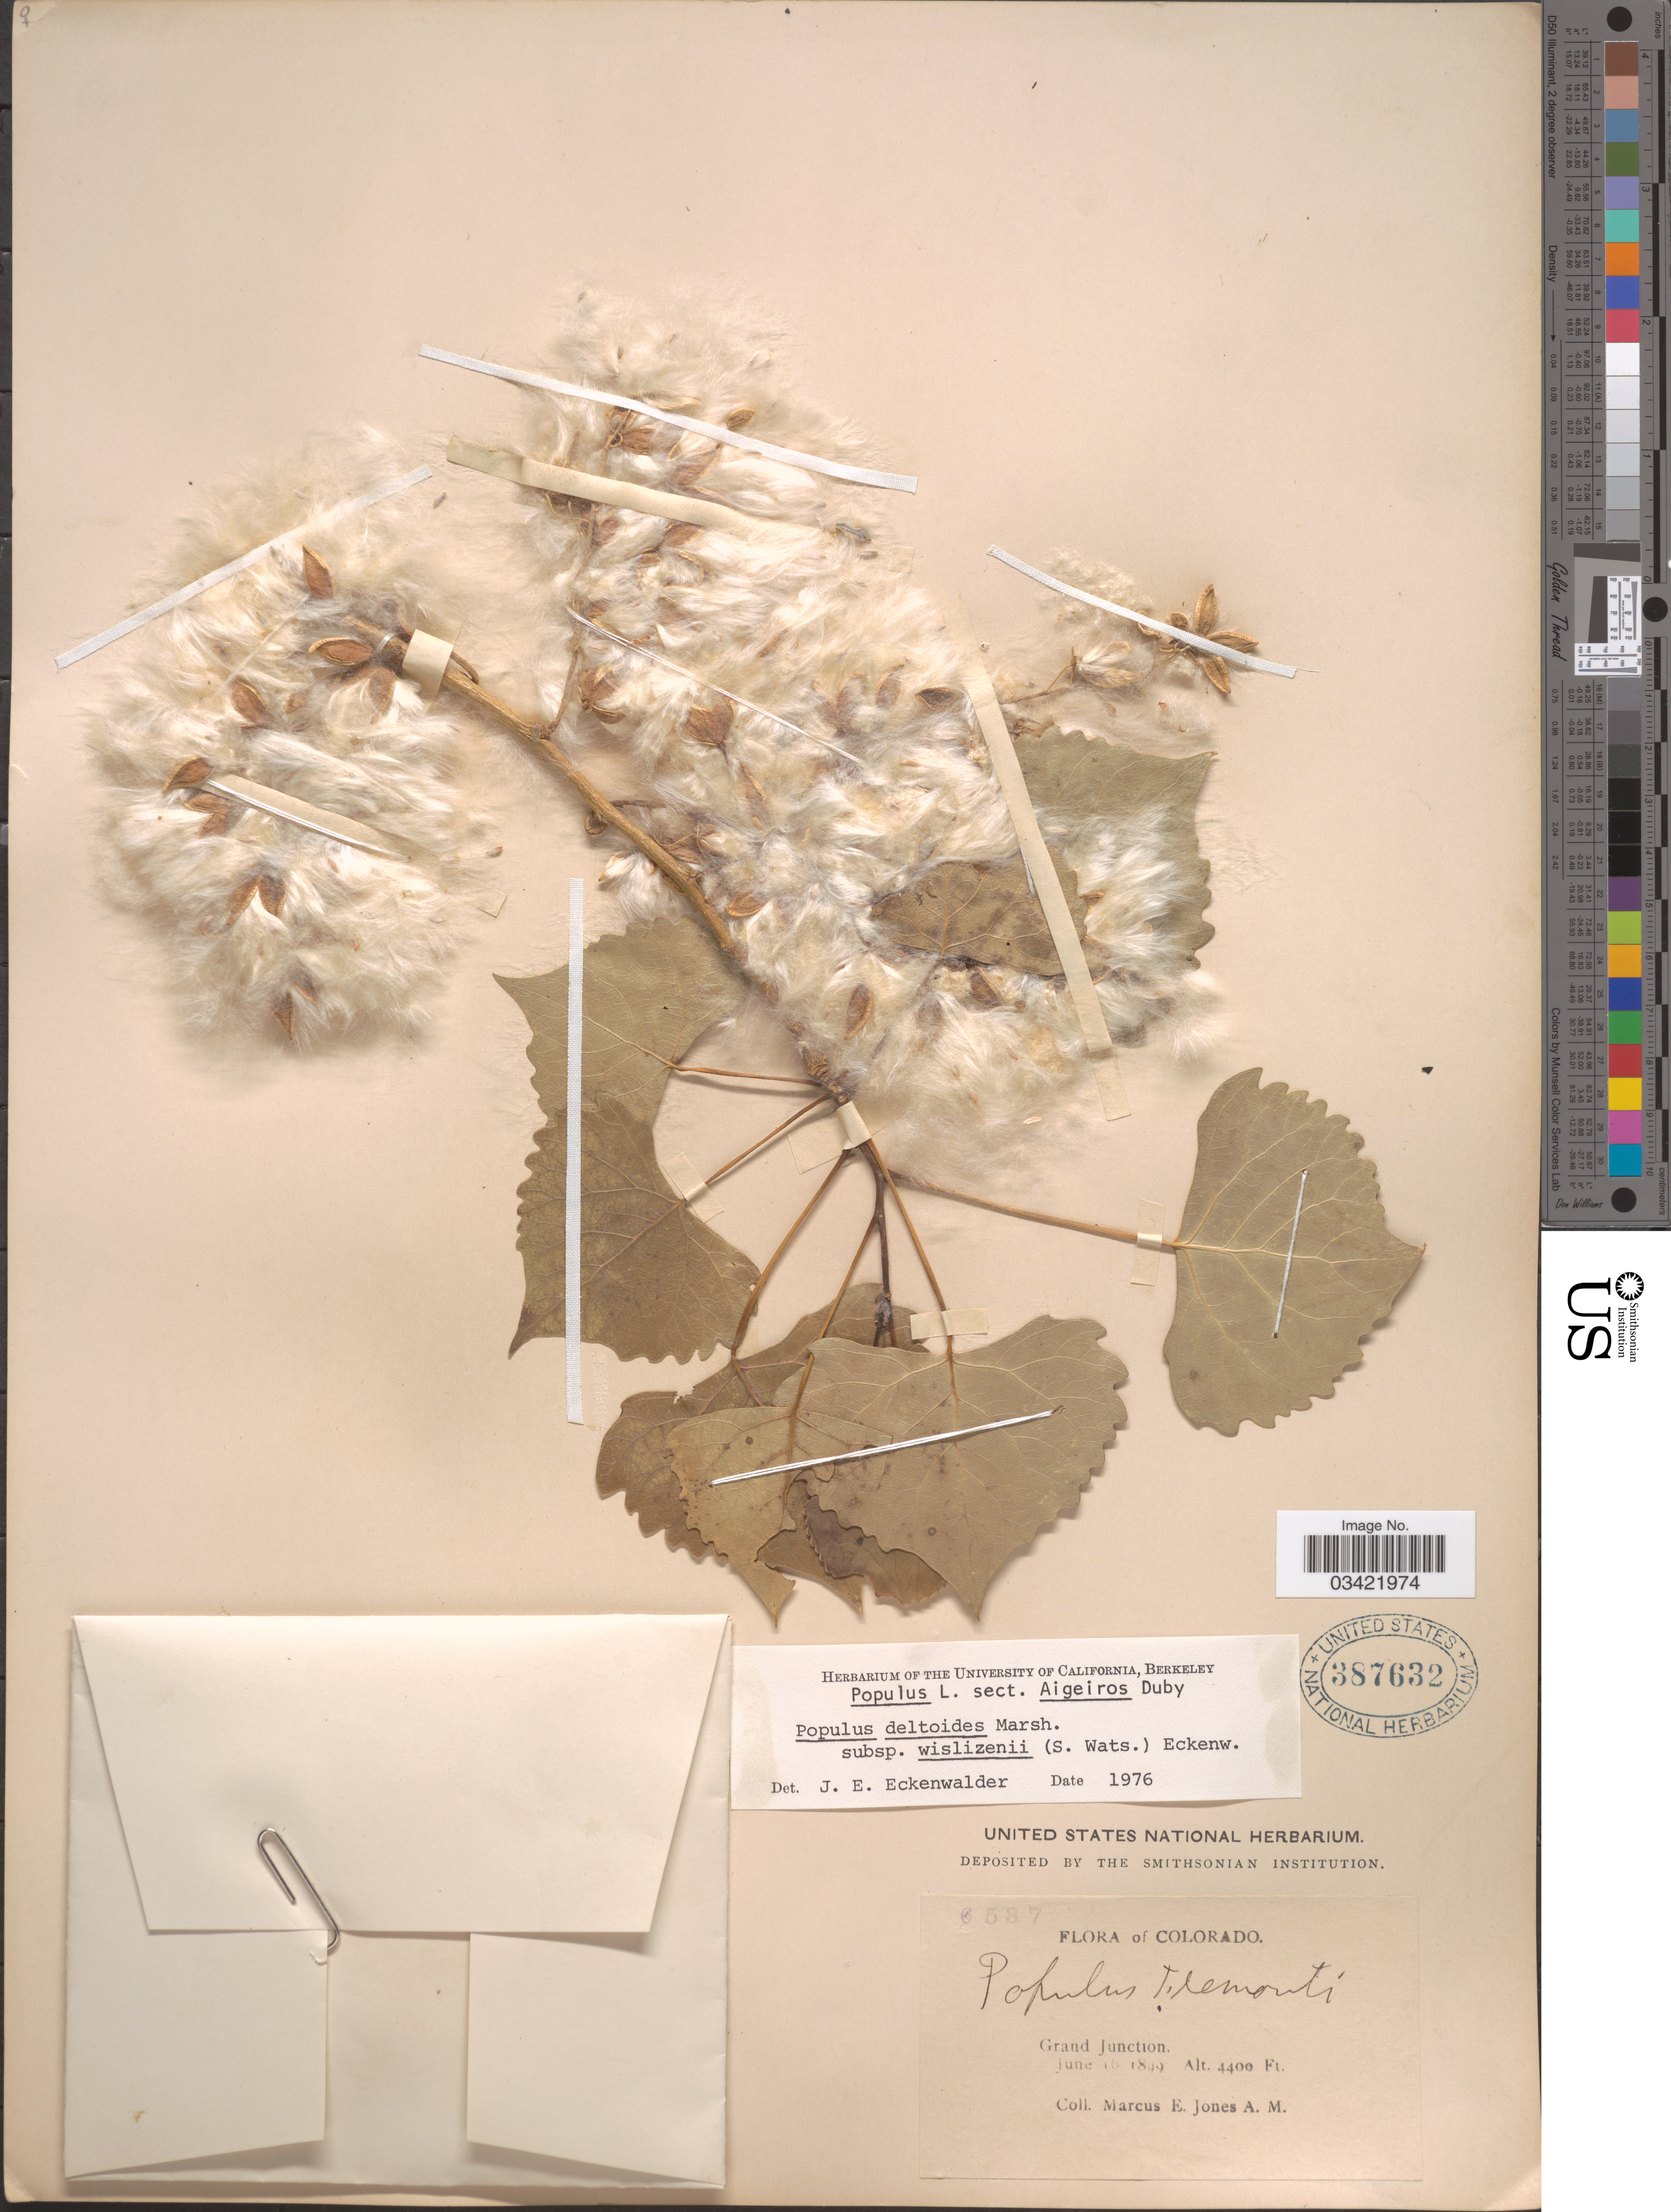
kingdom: Plantae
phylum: Tracheophyta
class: Magnoliopsida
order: Malpighiales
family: Salicaceae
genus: Populus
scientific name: Populus deltoides subsp. wislizeni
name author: (S. Watson) Eckenw.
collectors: M. E. Jones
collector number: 6537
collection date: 1899-06-16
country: United States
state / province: Colorado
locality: Grand Junction.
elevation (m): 1341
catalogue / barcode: US 387632